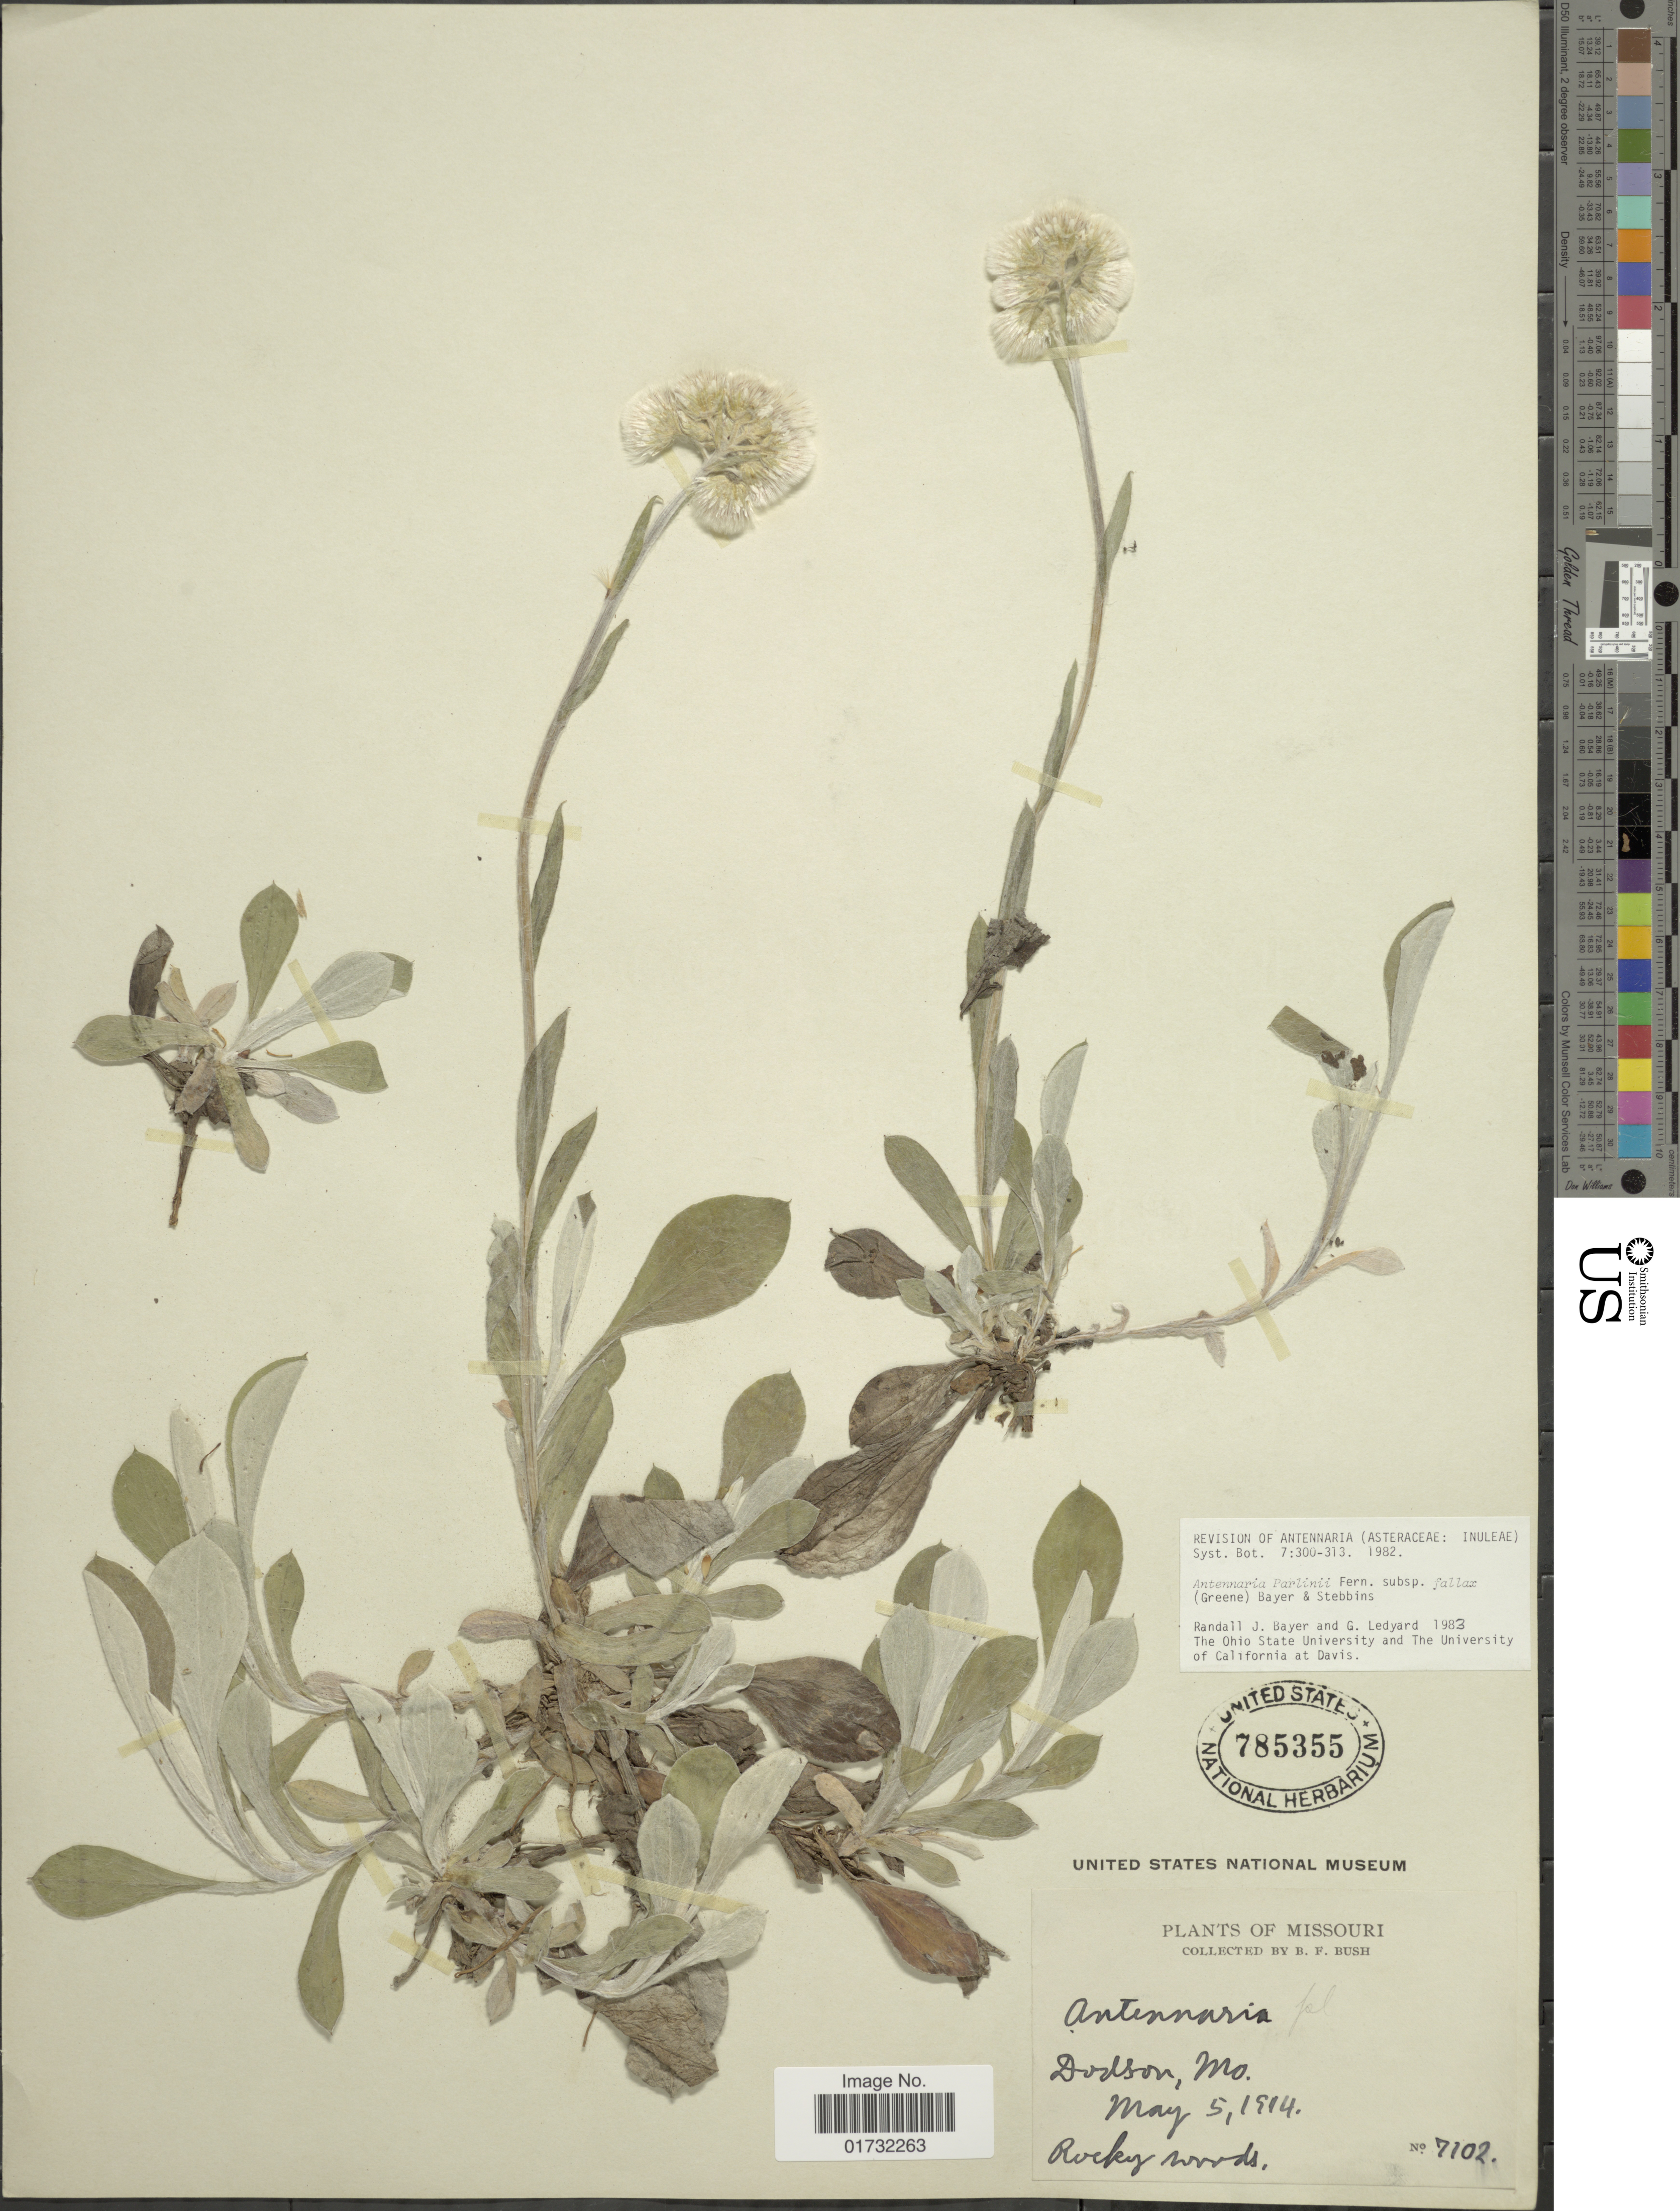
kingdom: Plantae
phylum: Tracheophyta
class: Magnoliopsida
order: Asterales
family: Asteraceae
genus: Antennaria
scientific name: Antennaria parlinii subsp. fallax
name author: (Greene) R.J. Bayer & Stebbins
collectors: B. F. Bush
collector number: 7102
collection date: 1914-05-05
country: United States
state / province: Missouri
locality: Dodson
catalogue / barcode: US 785355